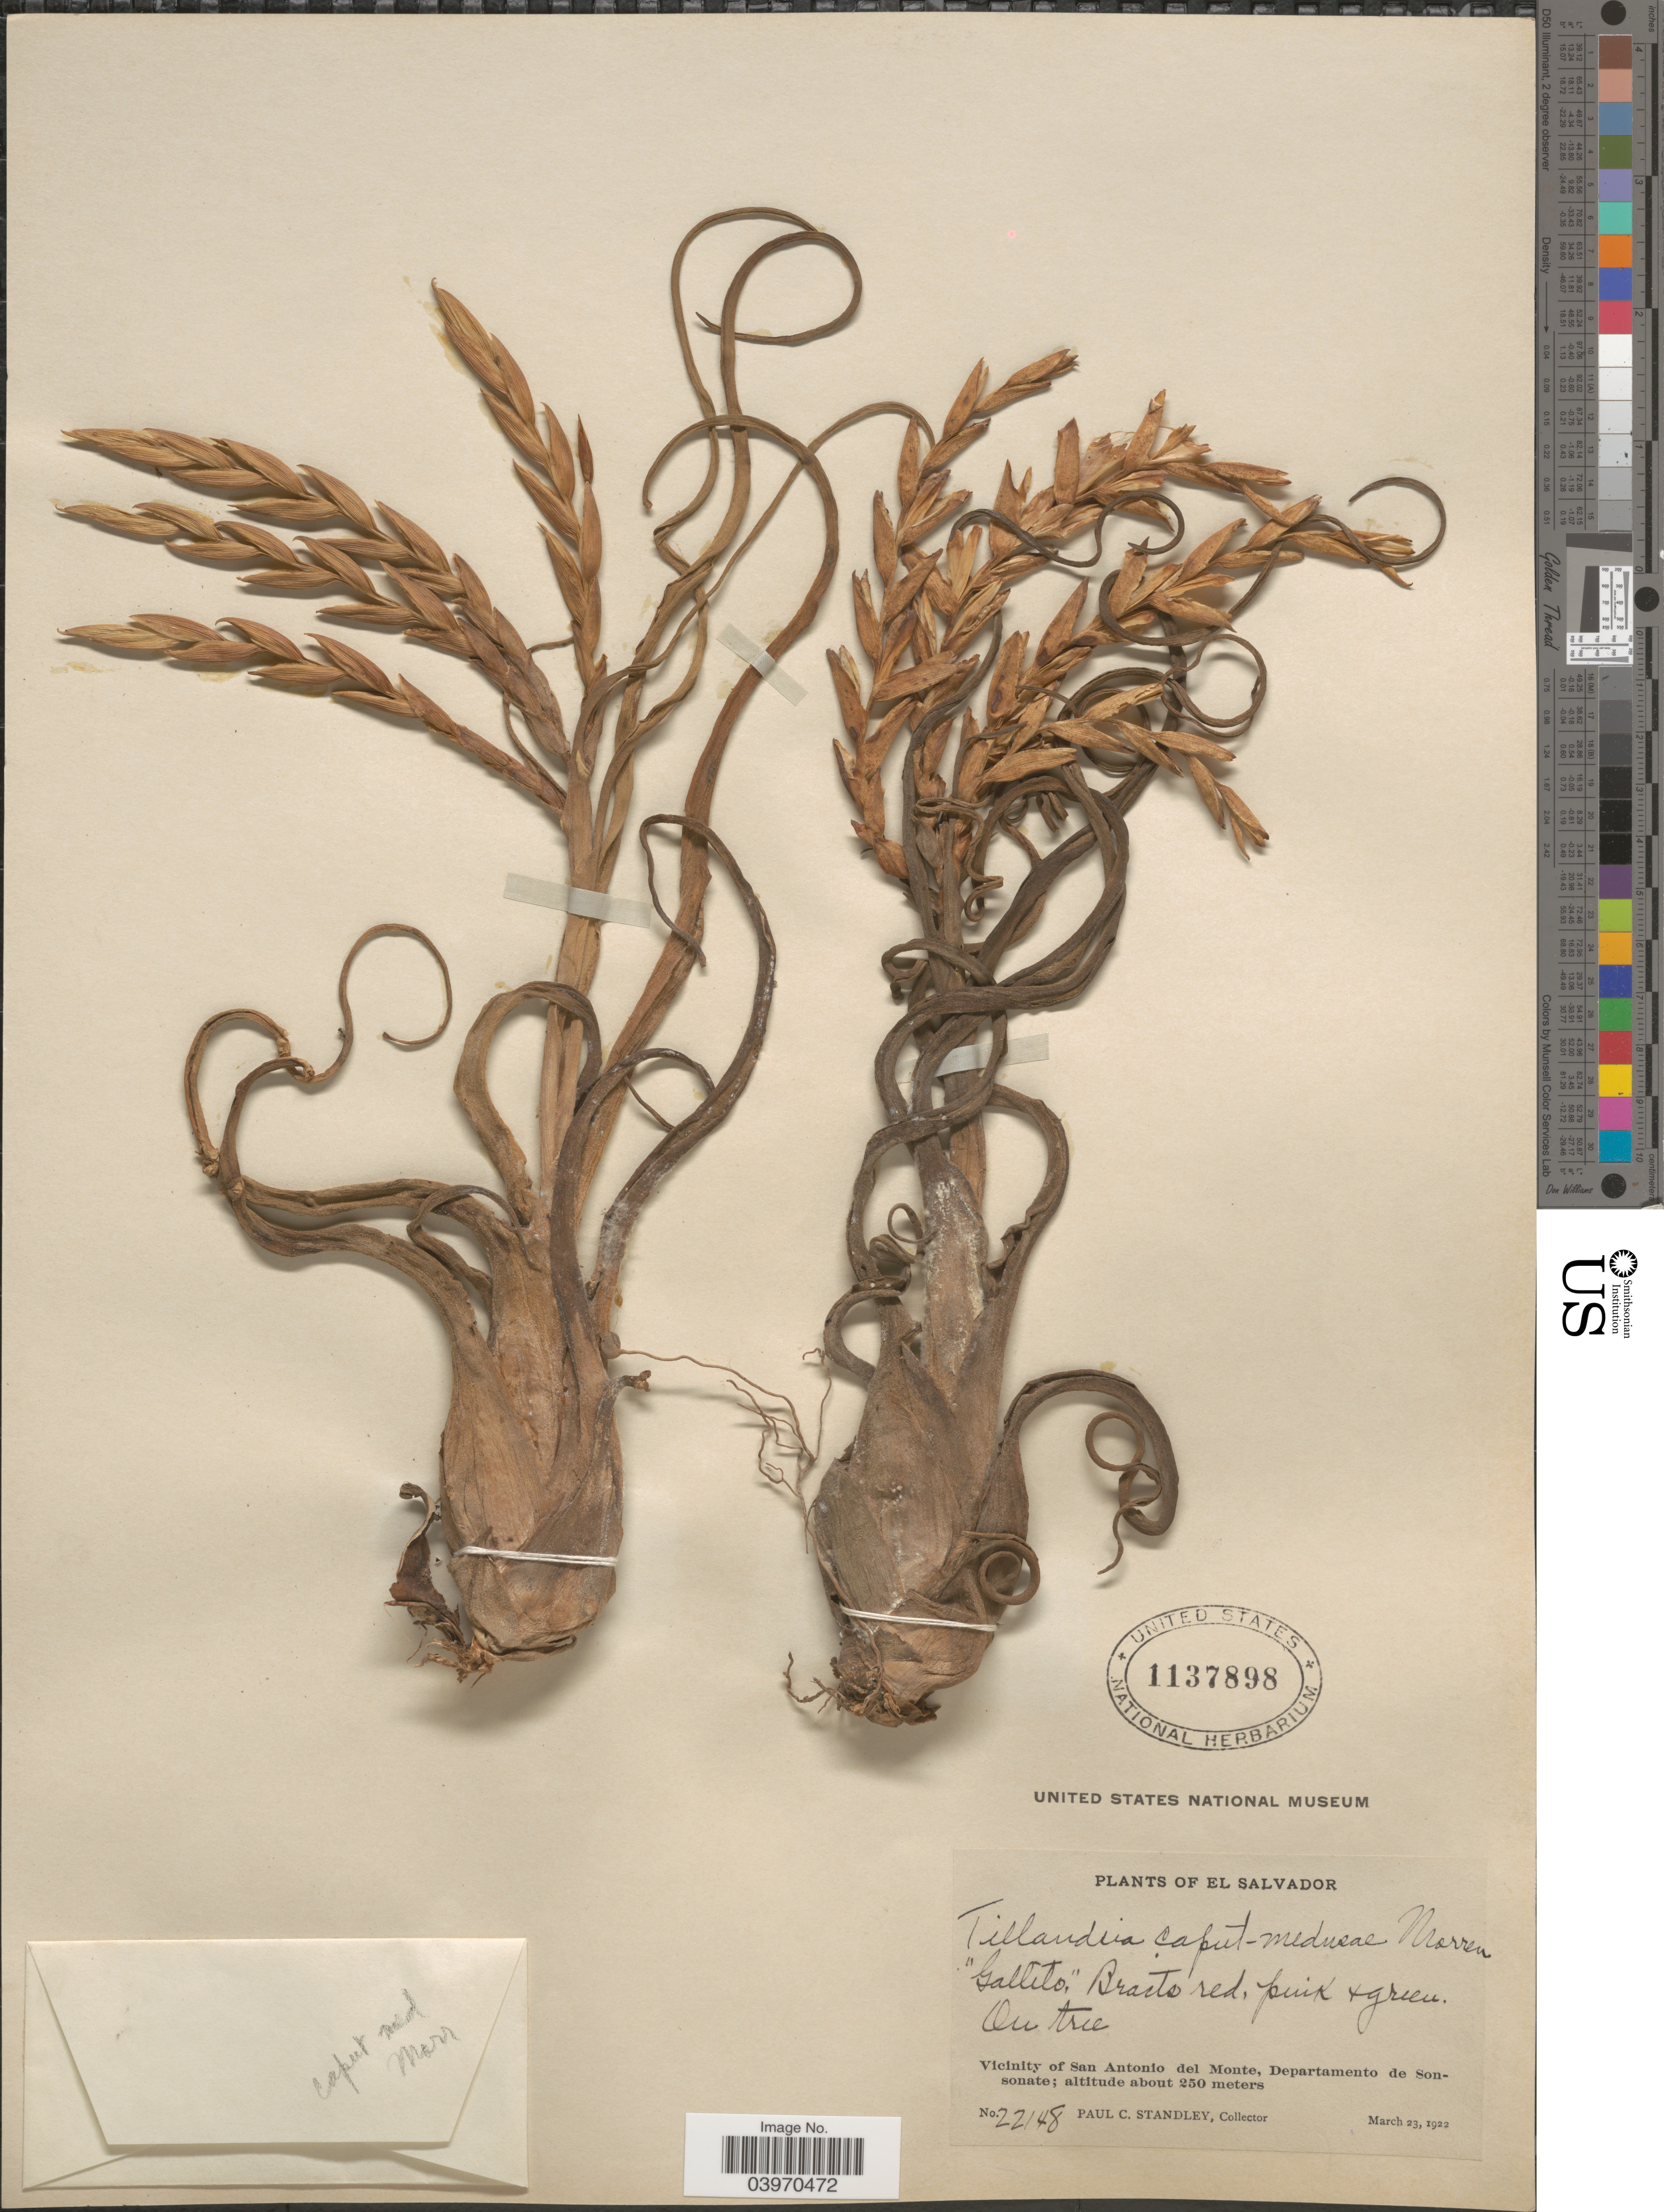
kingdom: Plantae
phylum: Tracheophyta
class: Liliopsida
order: Poales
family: Bromeliaceae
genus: Tillandsia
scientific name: Tillandsia caput-medusae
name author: É. Morren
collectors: P. C. Standley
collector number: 22148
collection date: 1922-03-23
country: El Salvador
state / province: Sonsonate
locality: Vicinity of San Antonio del Monte, Departamento de Sonsonate.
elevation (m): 250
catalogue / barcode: US 1137898